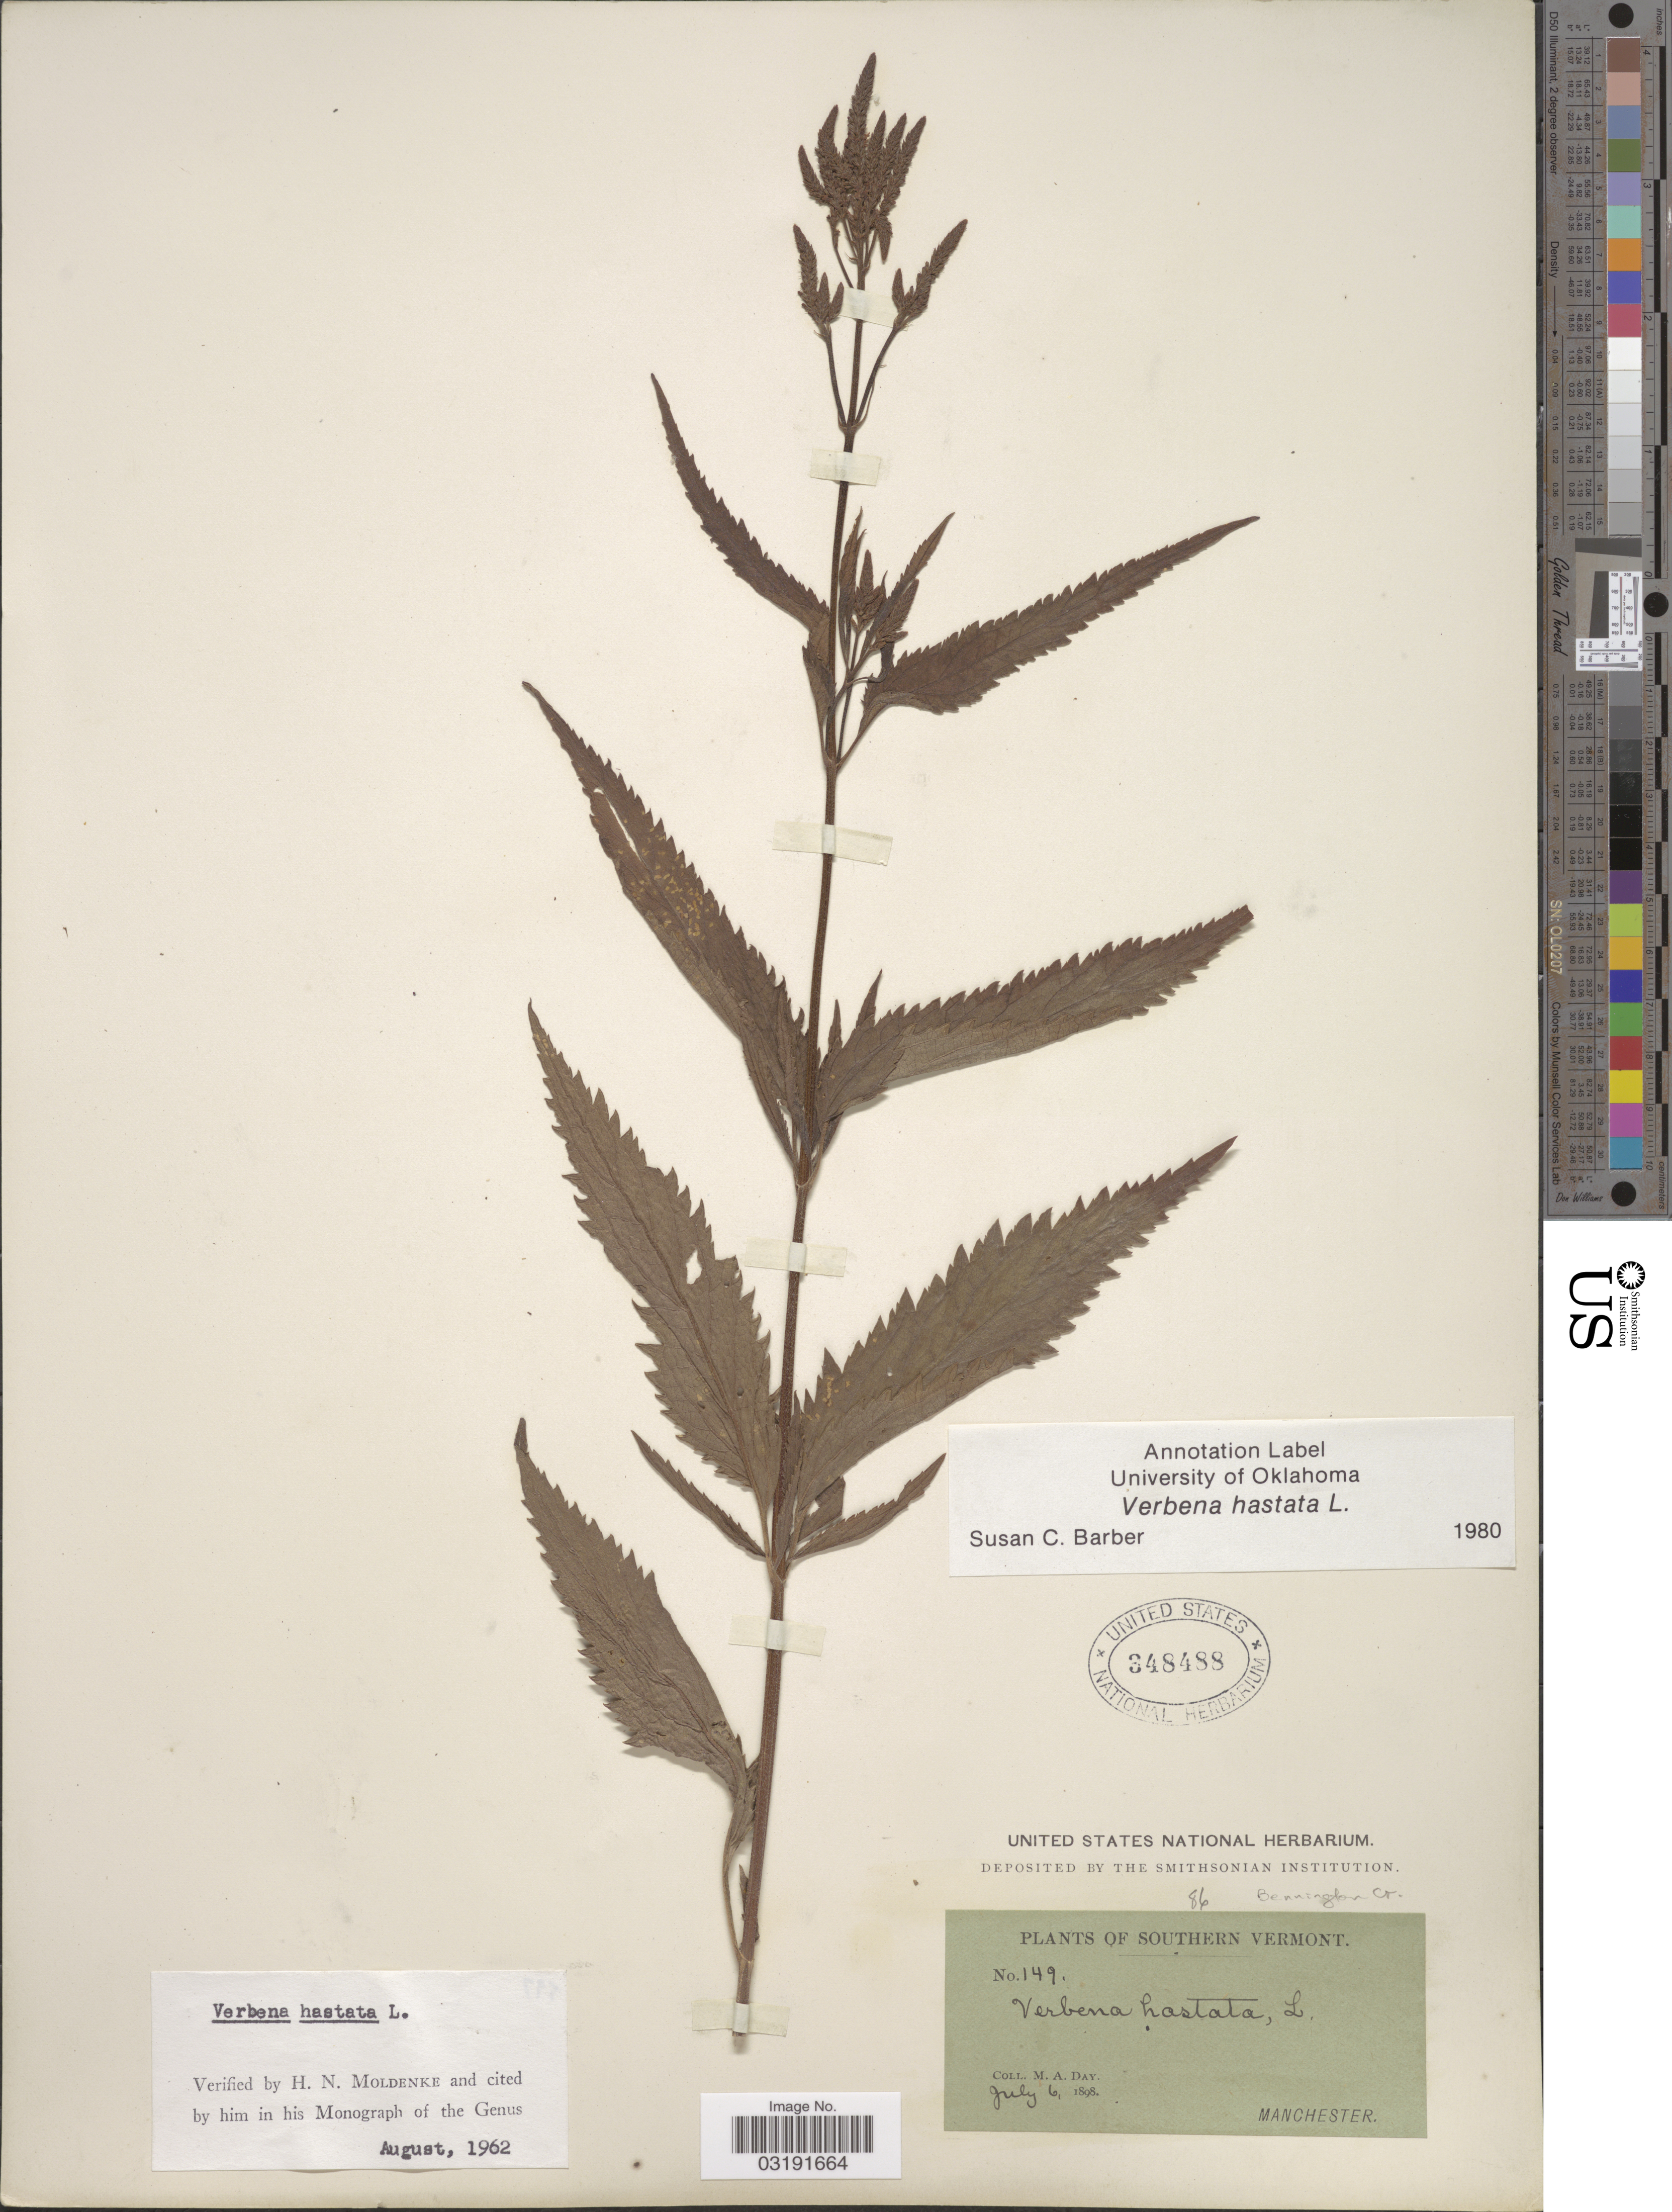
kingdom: Plantae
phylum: Tracheophyta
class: Magnoliopsida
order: Lamiales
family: Verbenaceae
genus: Verbena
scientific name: Verbena hastata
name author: L.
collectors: M. Day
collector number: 149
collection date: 1898-07-06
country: United States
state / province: Vermont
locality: Southern Vermont, Manchester, Bennington Cr.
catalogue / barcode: US 348488